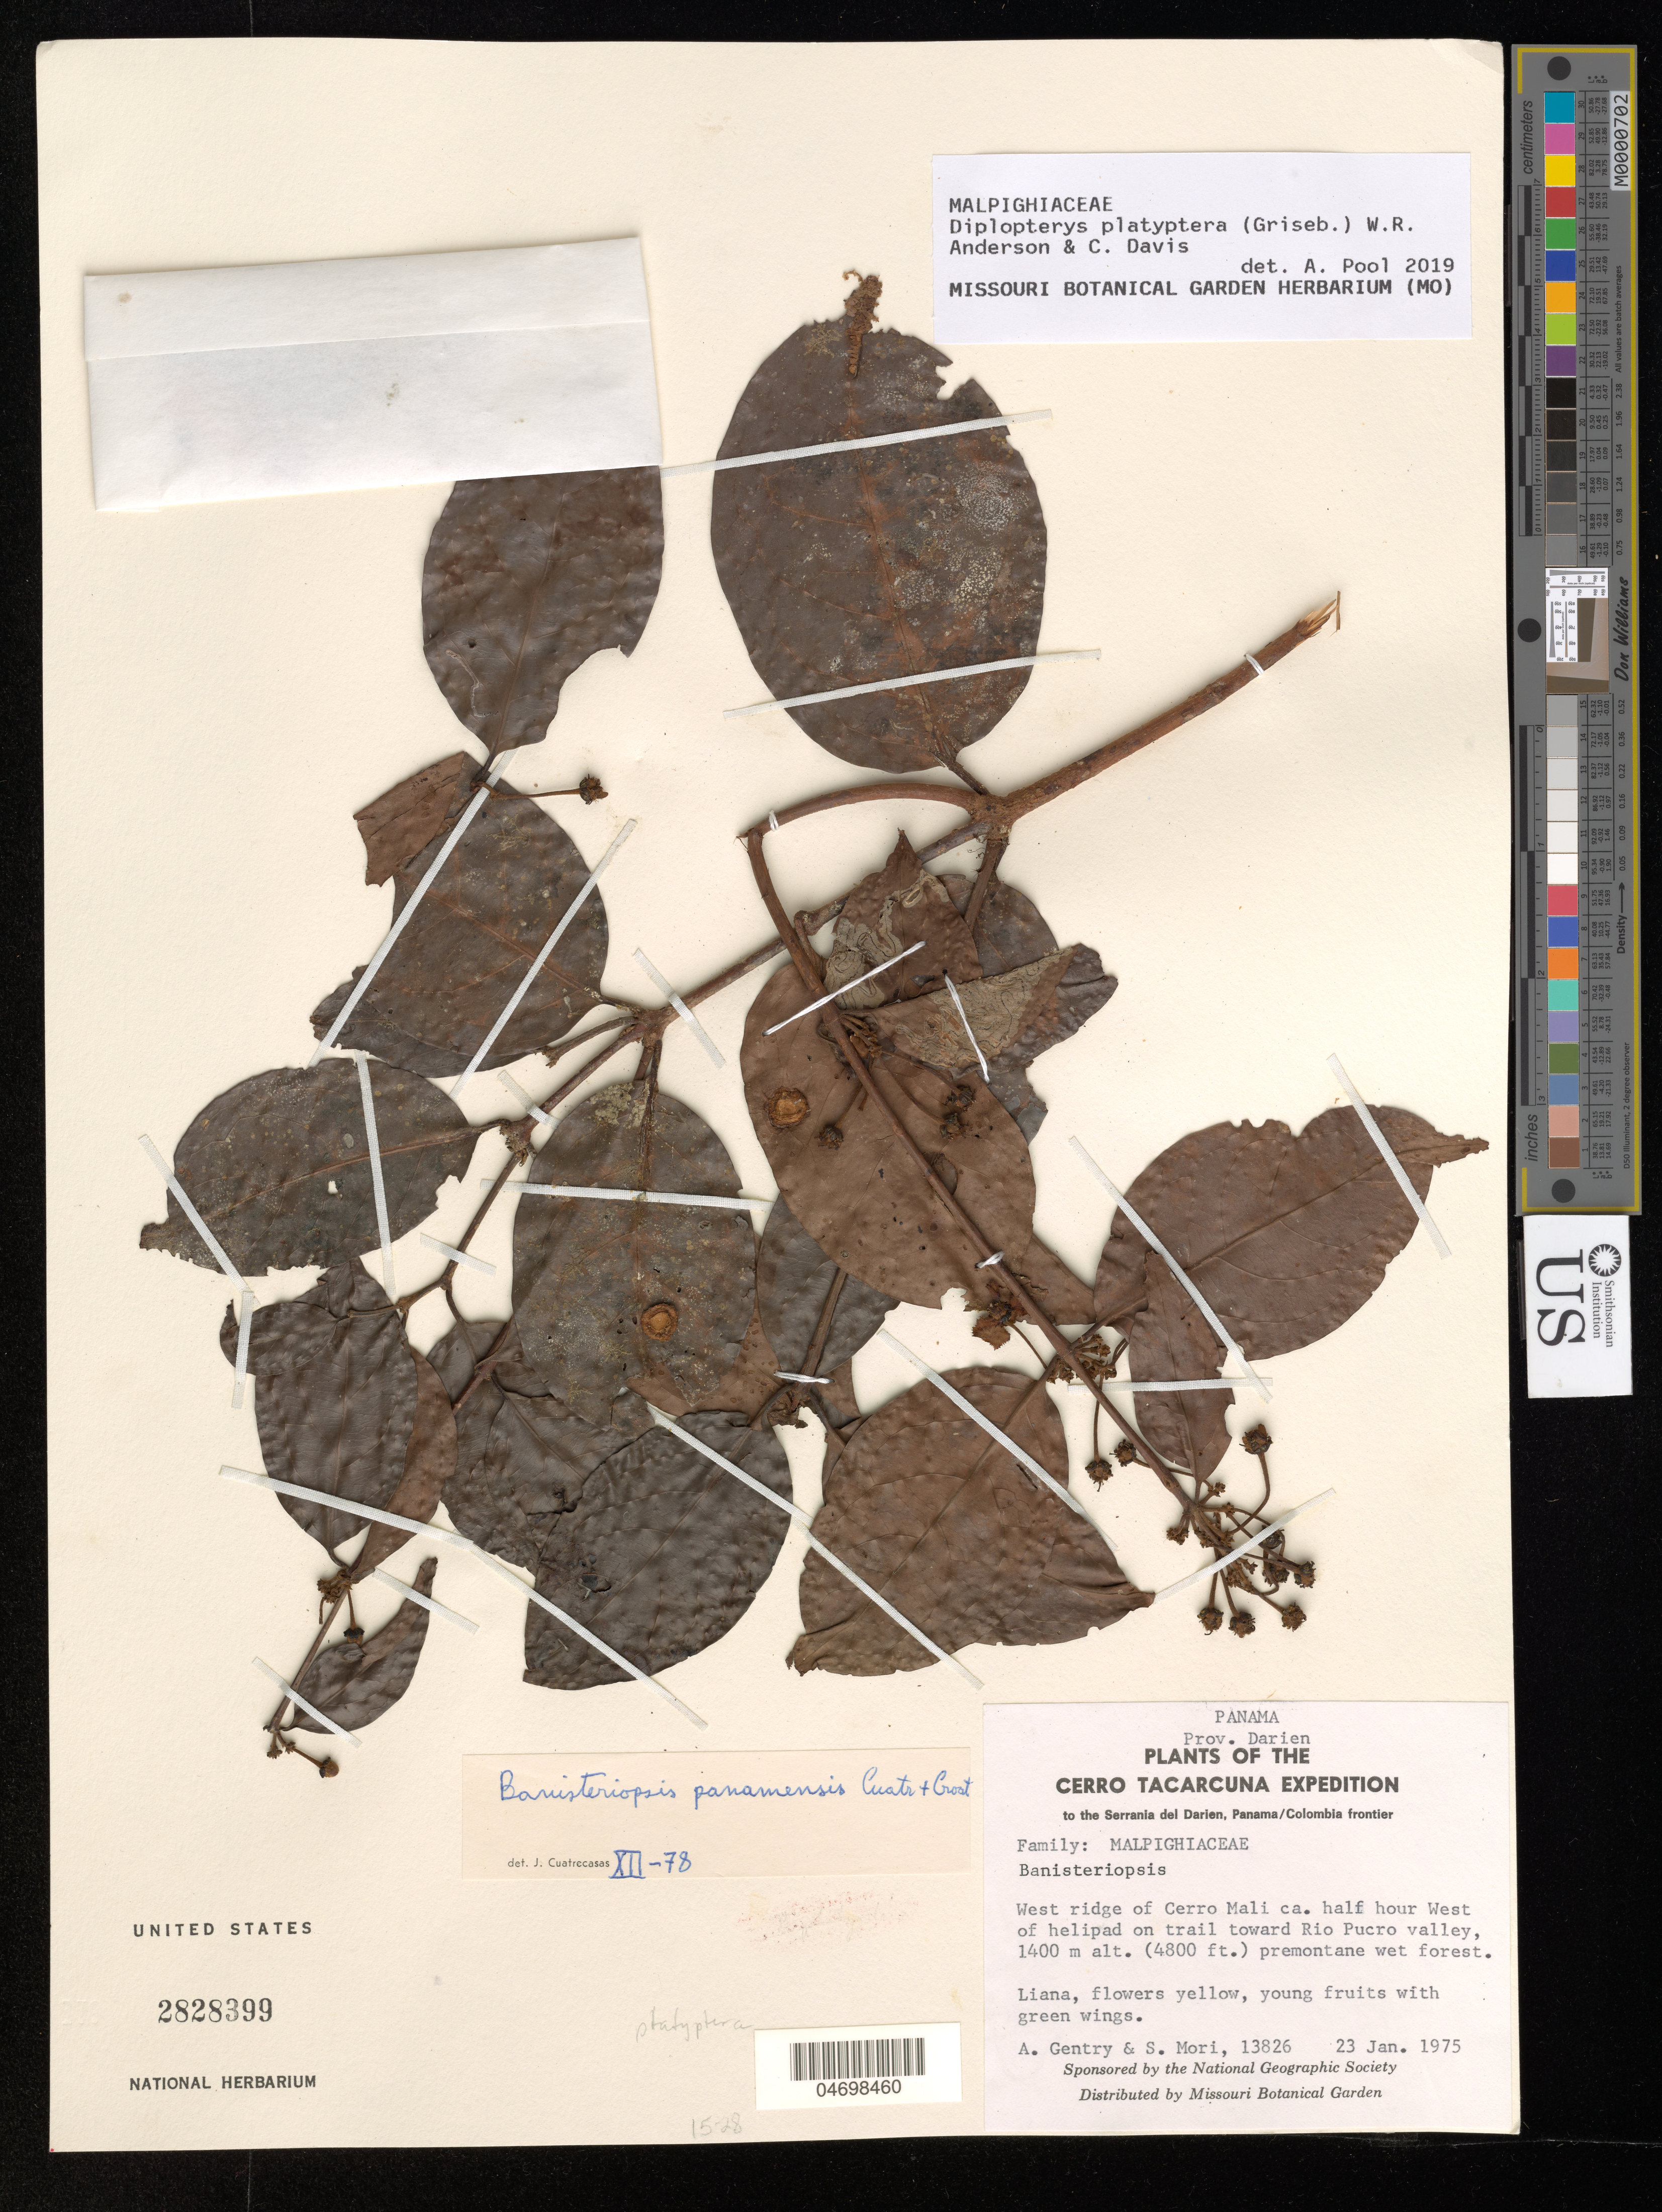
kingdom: Plantae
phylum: Tracheophyta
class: Magnoliopsida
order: Malpighiales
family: Malpighiaceae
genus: Diplopterys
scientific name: Diplopterys platyptera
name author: (Griseb.) W.R. Anderson & C. Davis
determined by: Pool, A., (MO), Missouri Botanical Garden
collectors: A. H. Gentry & S. Mori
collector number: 13826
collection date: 1975-01-23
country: Panama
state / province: Darién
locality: Cerro Tacarcuna to the Serrania del Darien, Panama/ Colombia frontier. West ridge of Cerro Mali ca. half hour West of helipad on trail toward Rio Pucro valley.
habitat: Premontane wet forest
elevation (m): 1400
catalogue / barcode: US 2828399